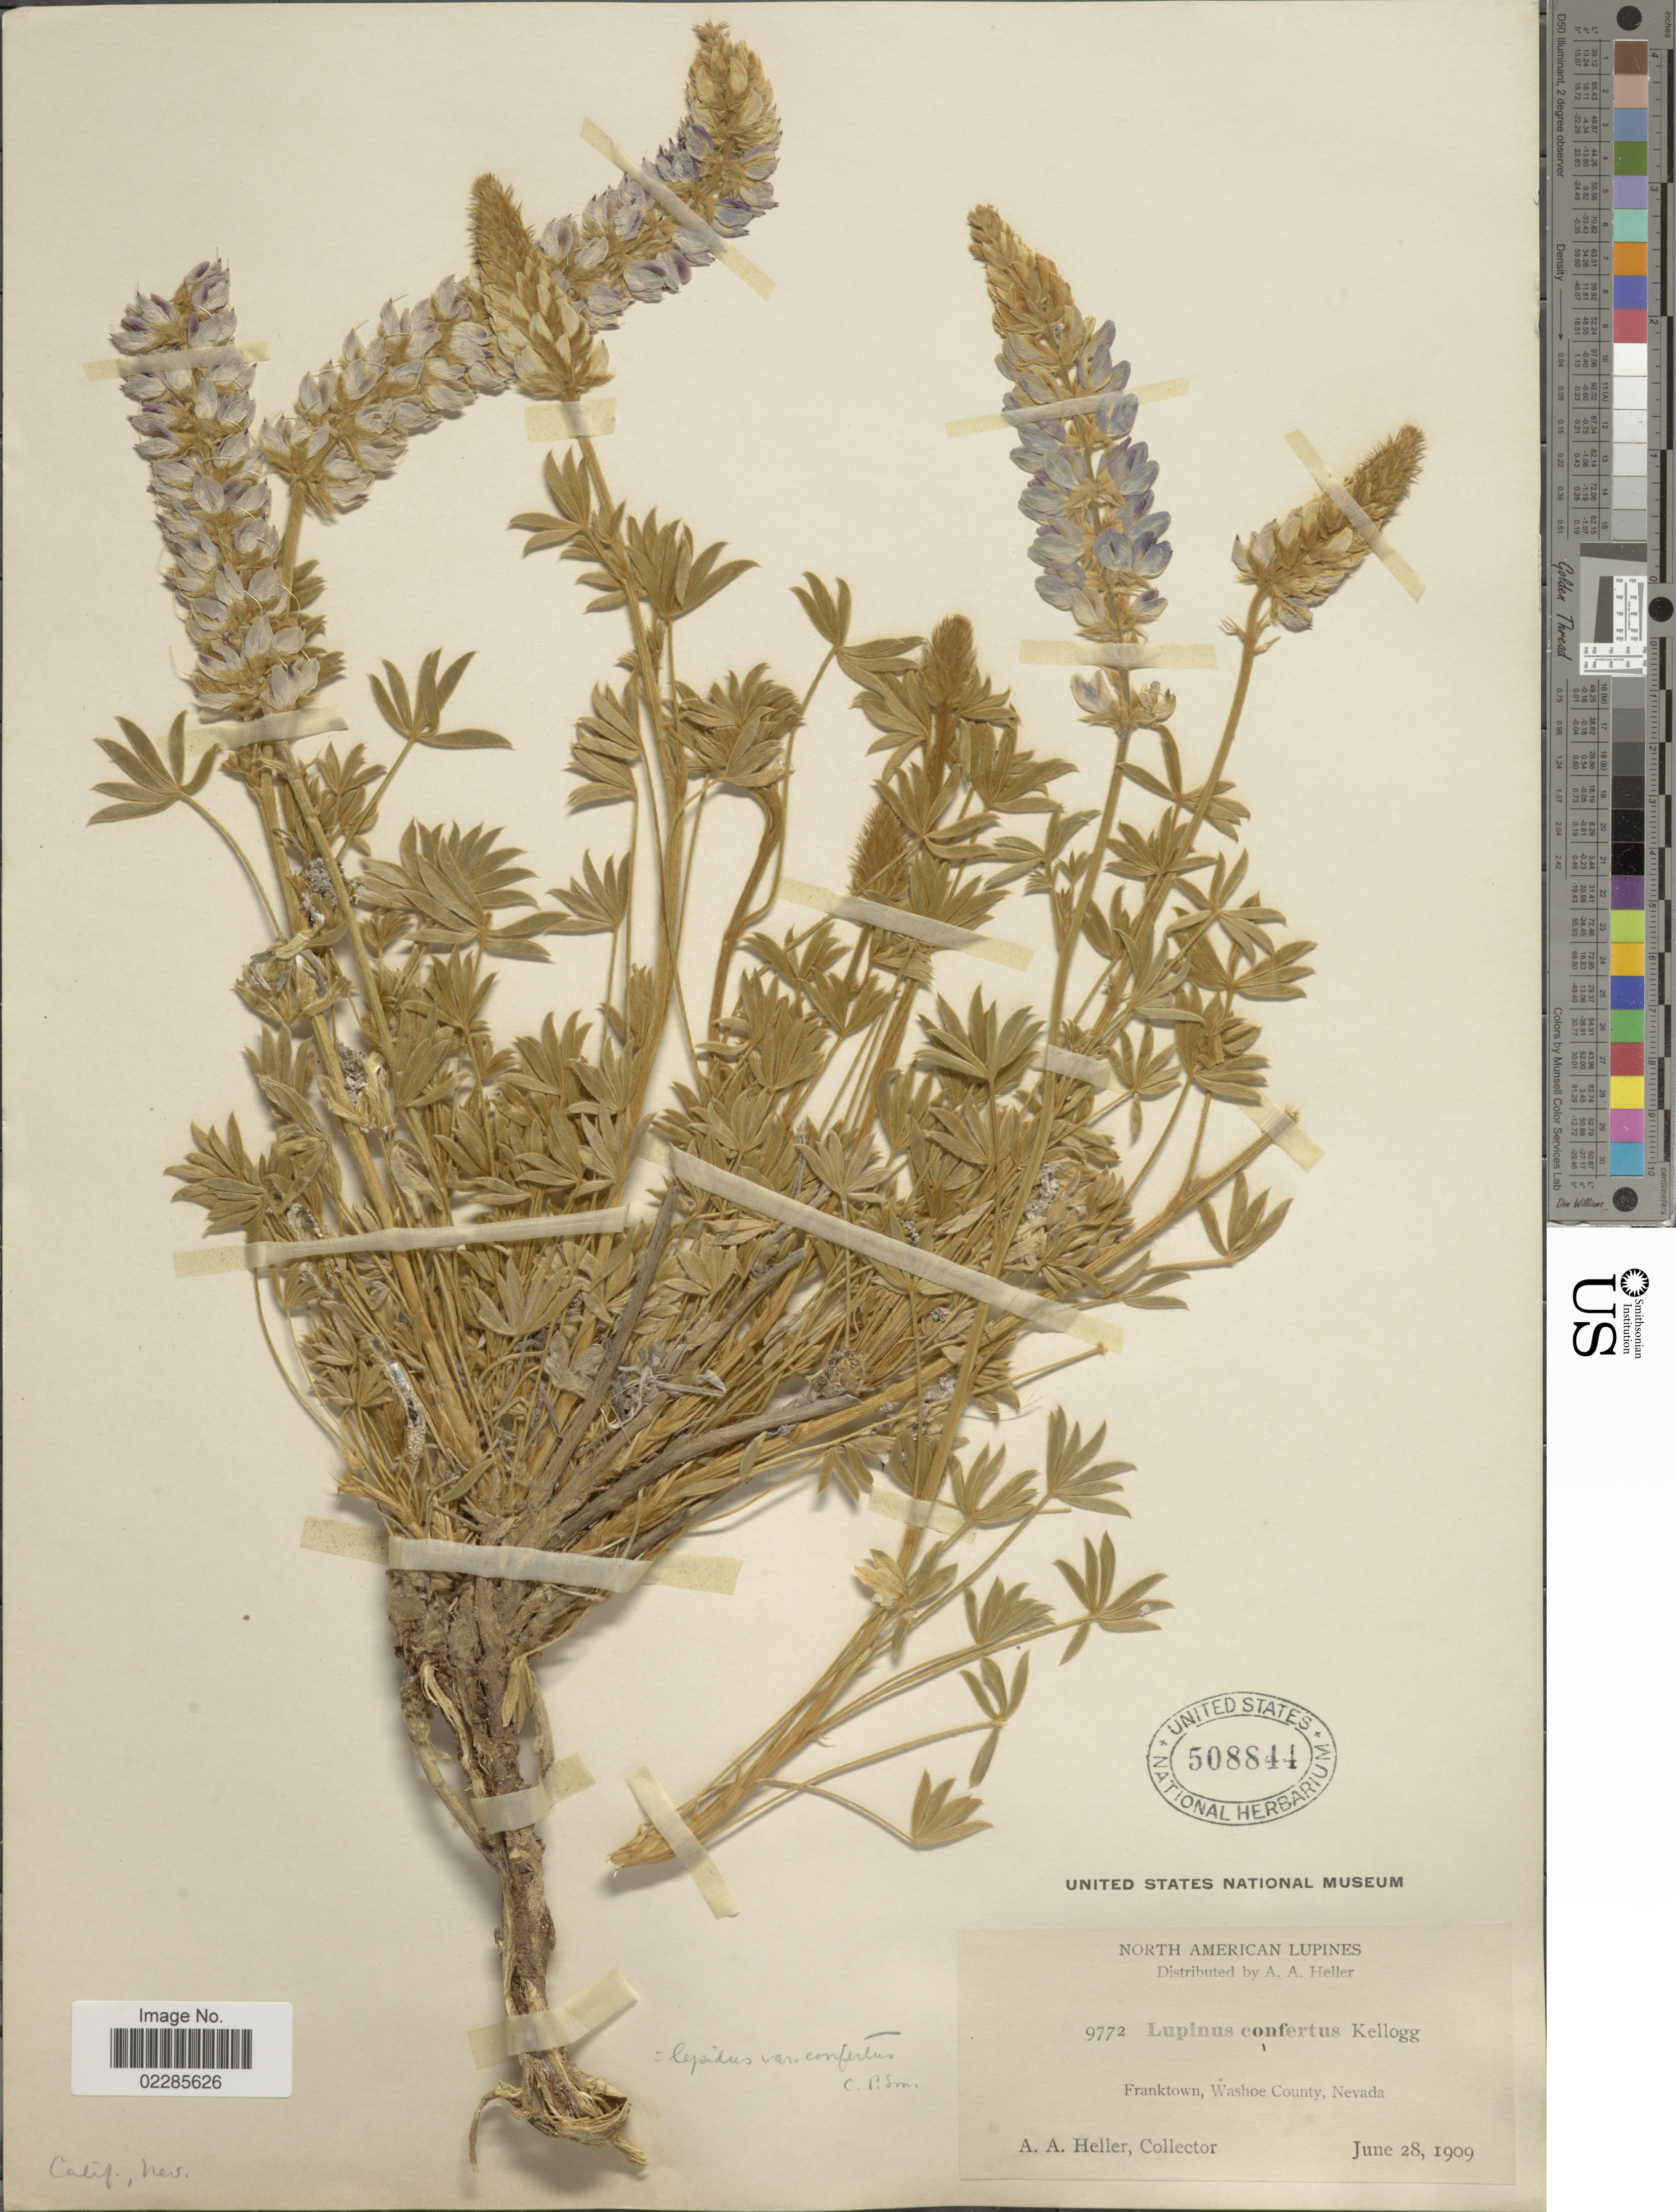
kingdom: Plantae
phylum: Tracheophyta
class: Magnoliopsida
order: Fabales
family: Fabaceae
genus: Lupinus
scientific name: Lupinus lepidus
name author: Douglas ex Lindl.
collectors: A. A. Heller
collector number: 9772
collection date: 1909-06-28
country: United States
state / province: Nevada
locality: Franktown, Washoe County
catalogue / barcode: US 508844